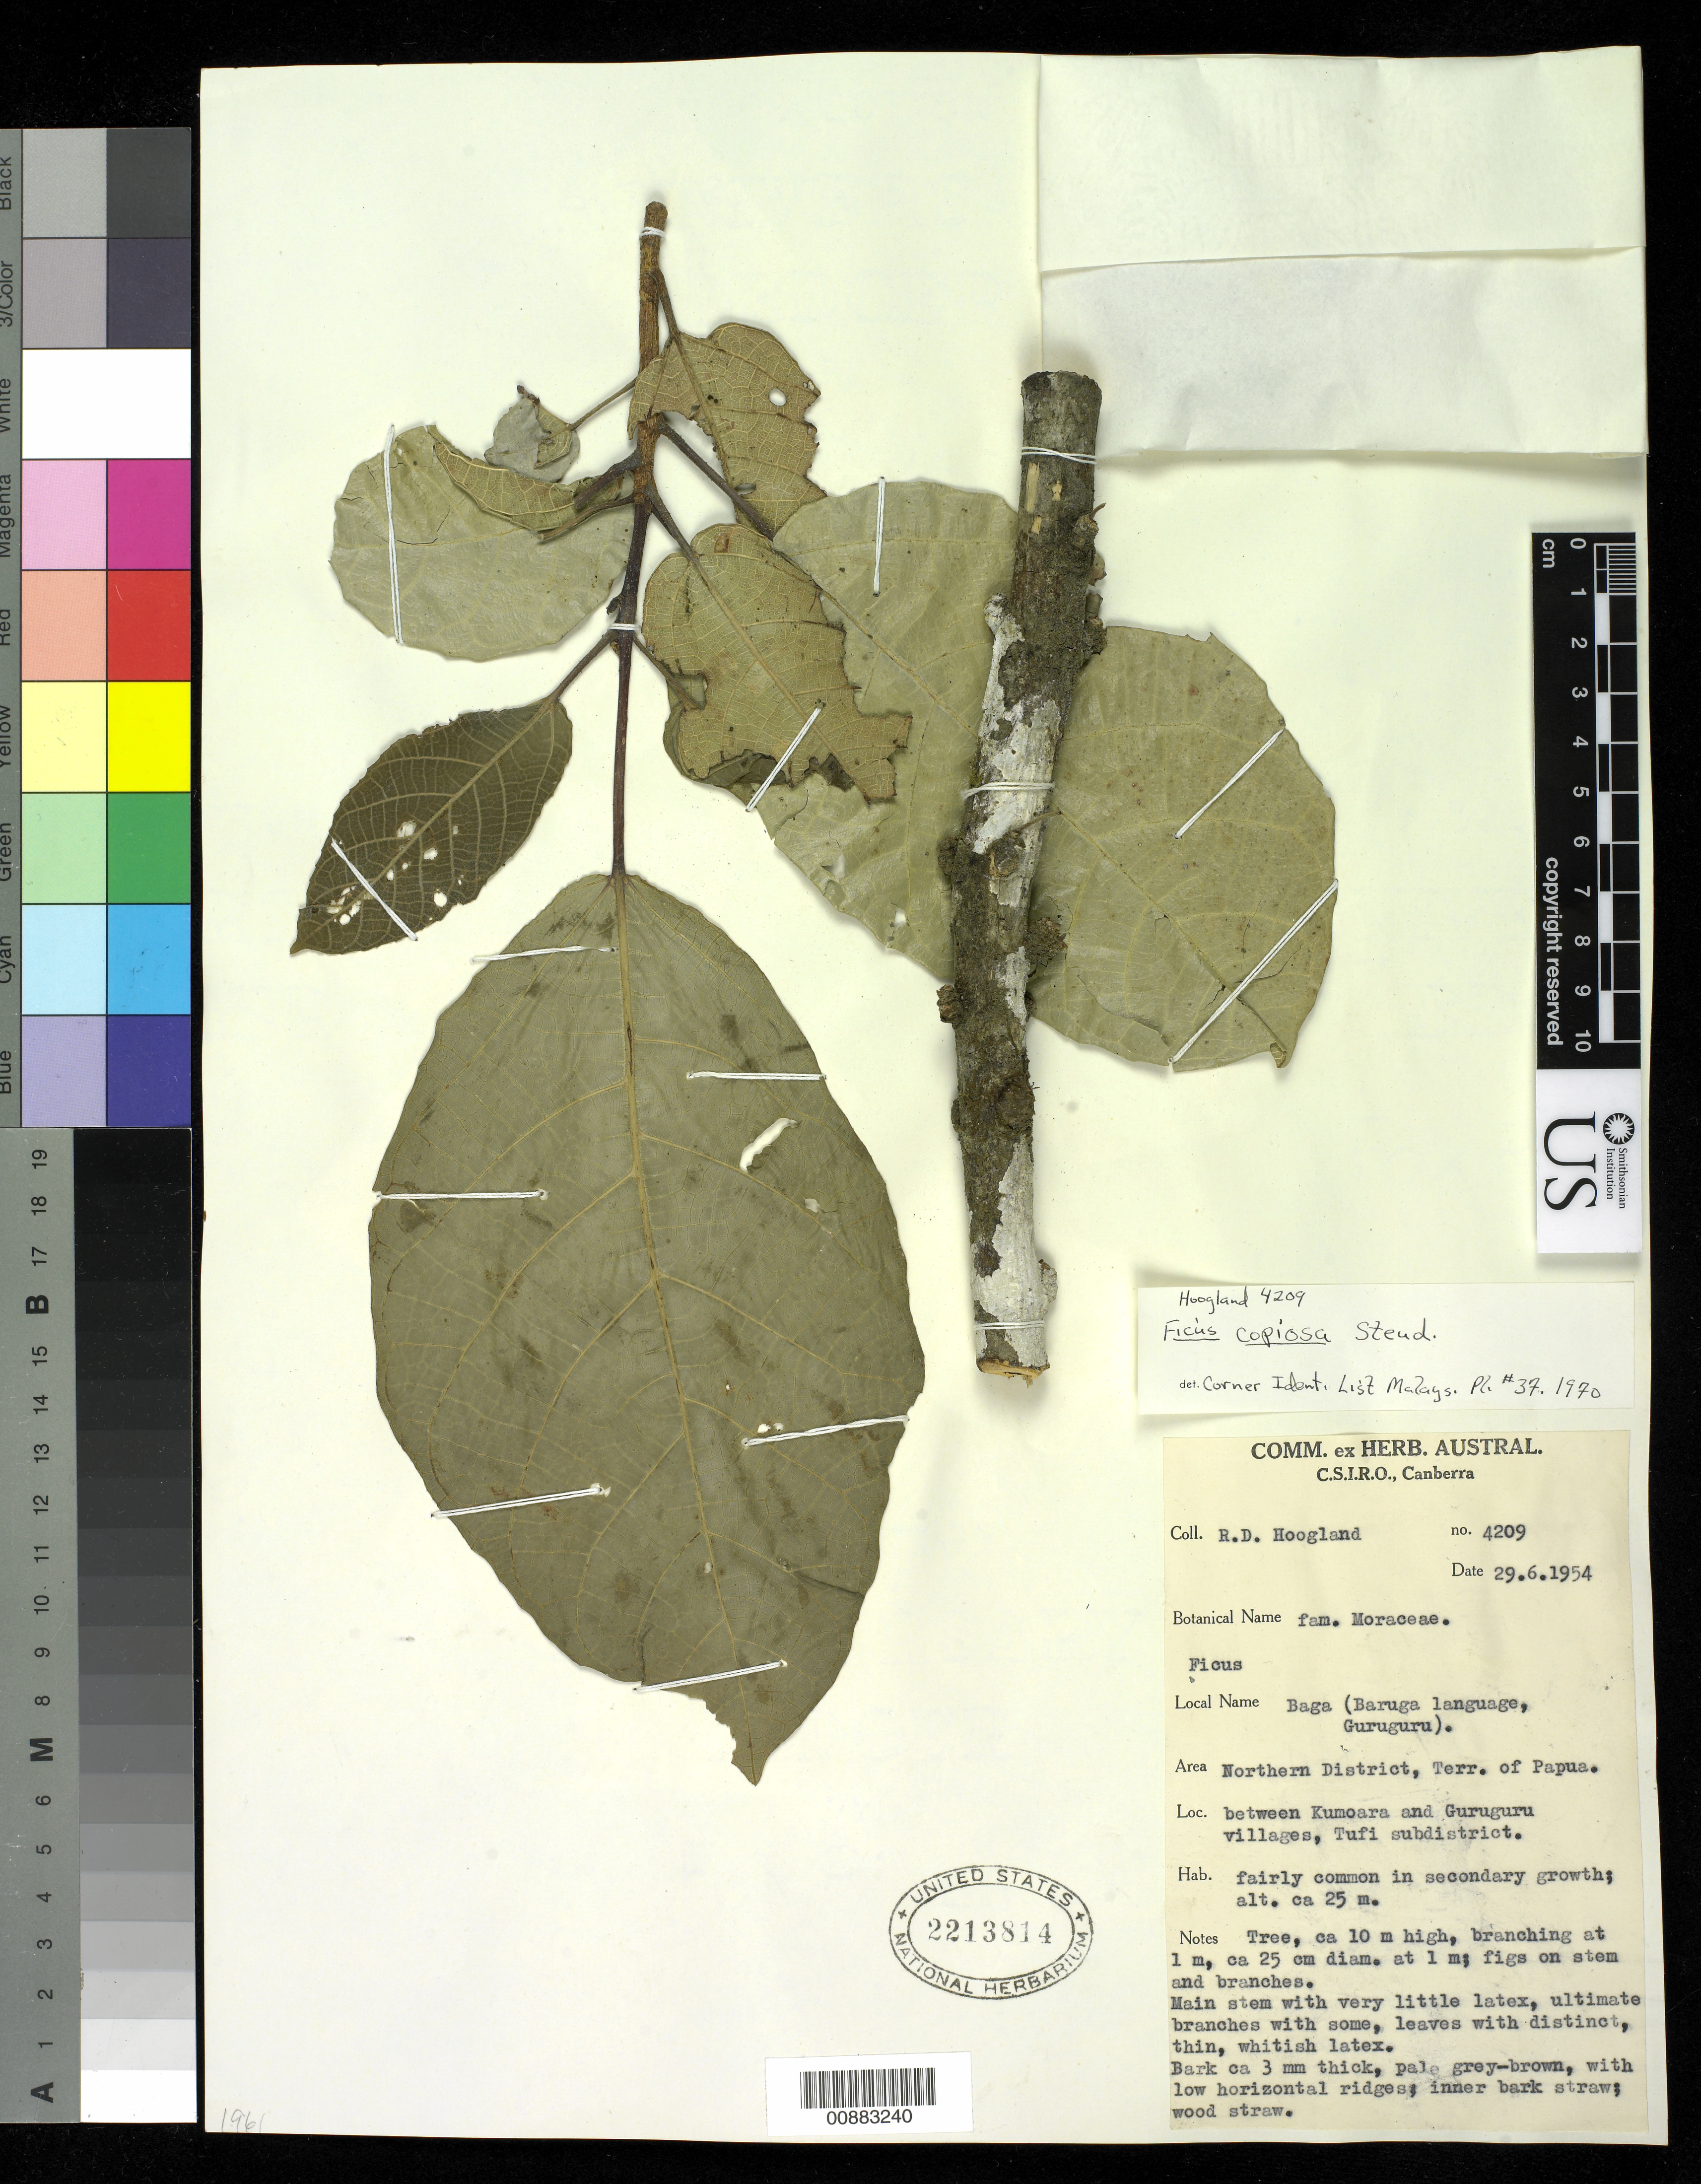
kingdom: Plantae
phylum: Tracheophyta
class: Magnoliopsida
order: Rosales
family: Moraceae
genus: Ficus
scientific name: Ficus copiosa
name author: Steud.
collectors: R. D. Hoogland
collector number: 4209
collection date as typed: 29 Jun 1954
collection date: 1954-06-29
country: Papua New Guinea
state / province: Northern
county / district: Tufi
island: New Guinea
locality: Northern Dist., between Kumoara and Guruguru vallages, Tufi subdistrict.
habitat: Fairly common in secondary growth.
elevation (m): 25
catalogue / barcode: US 2213814